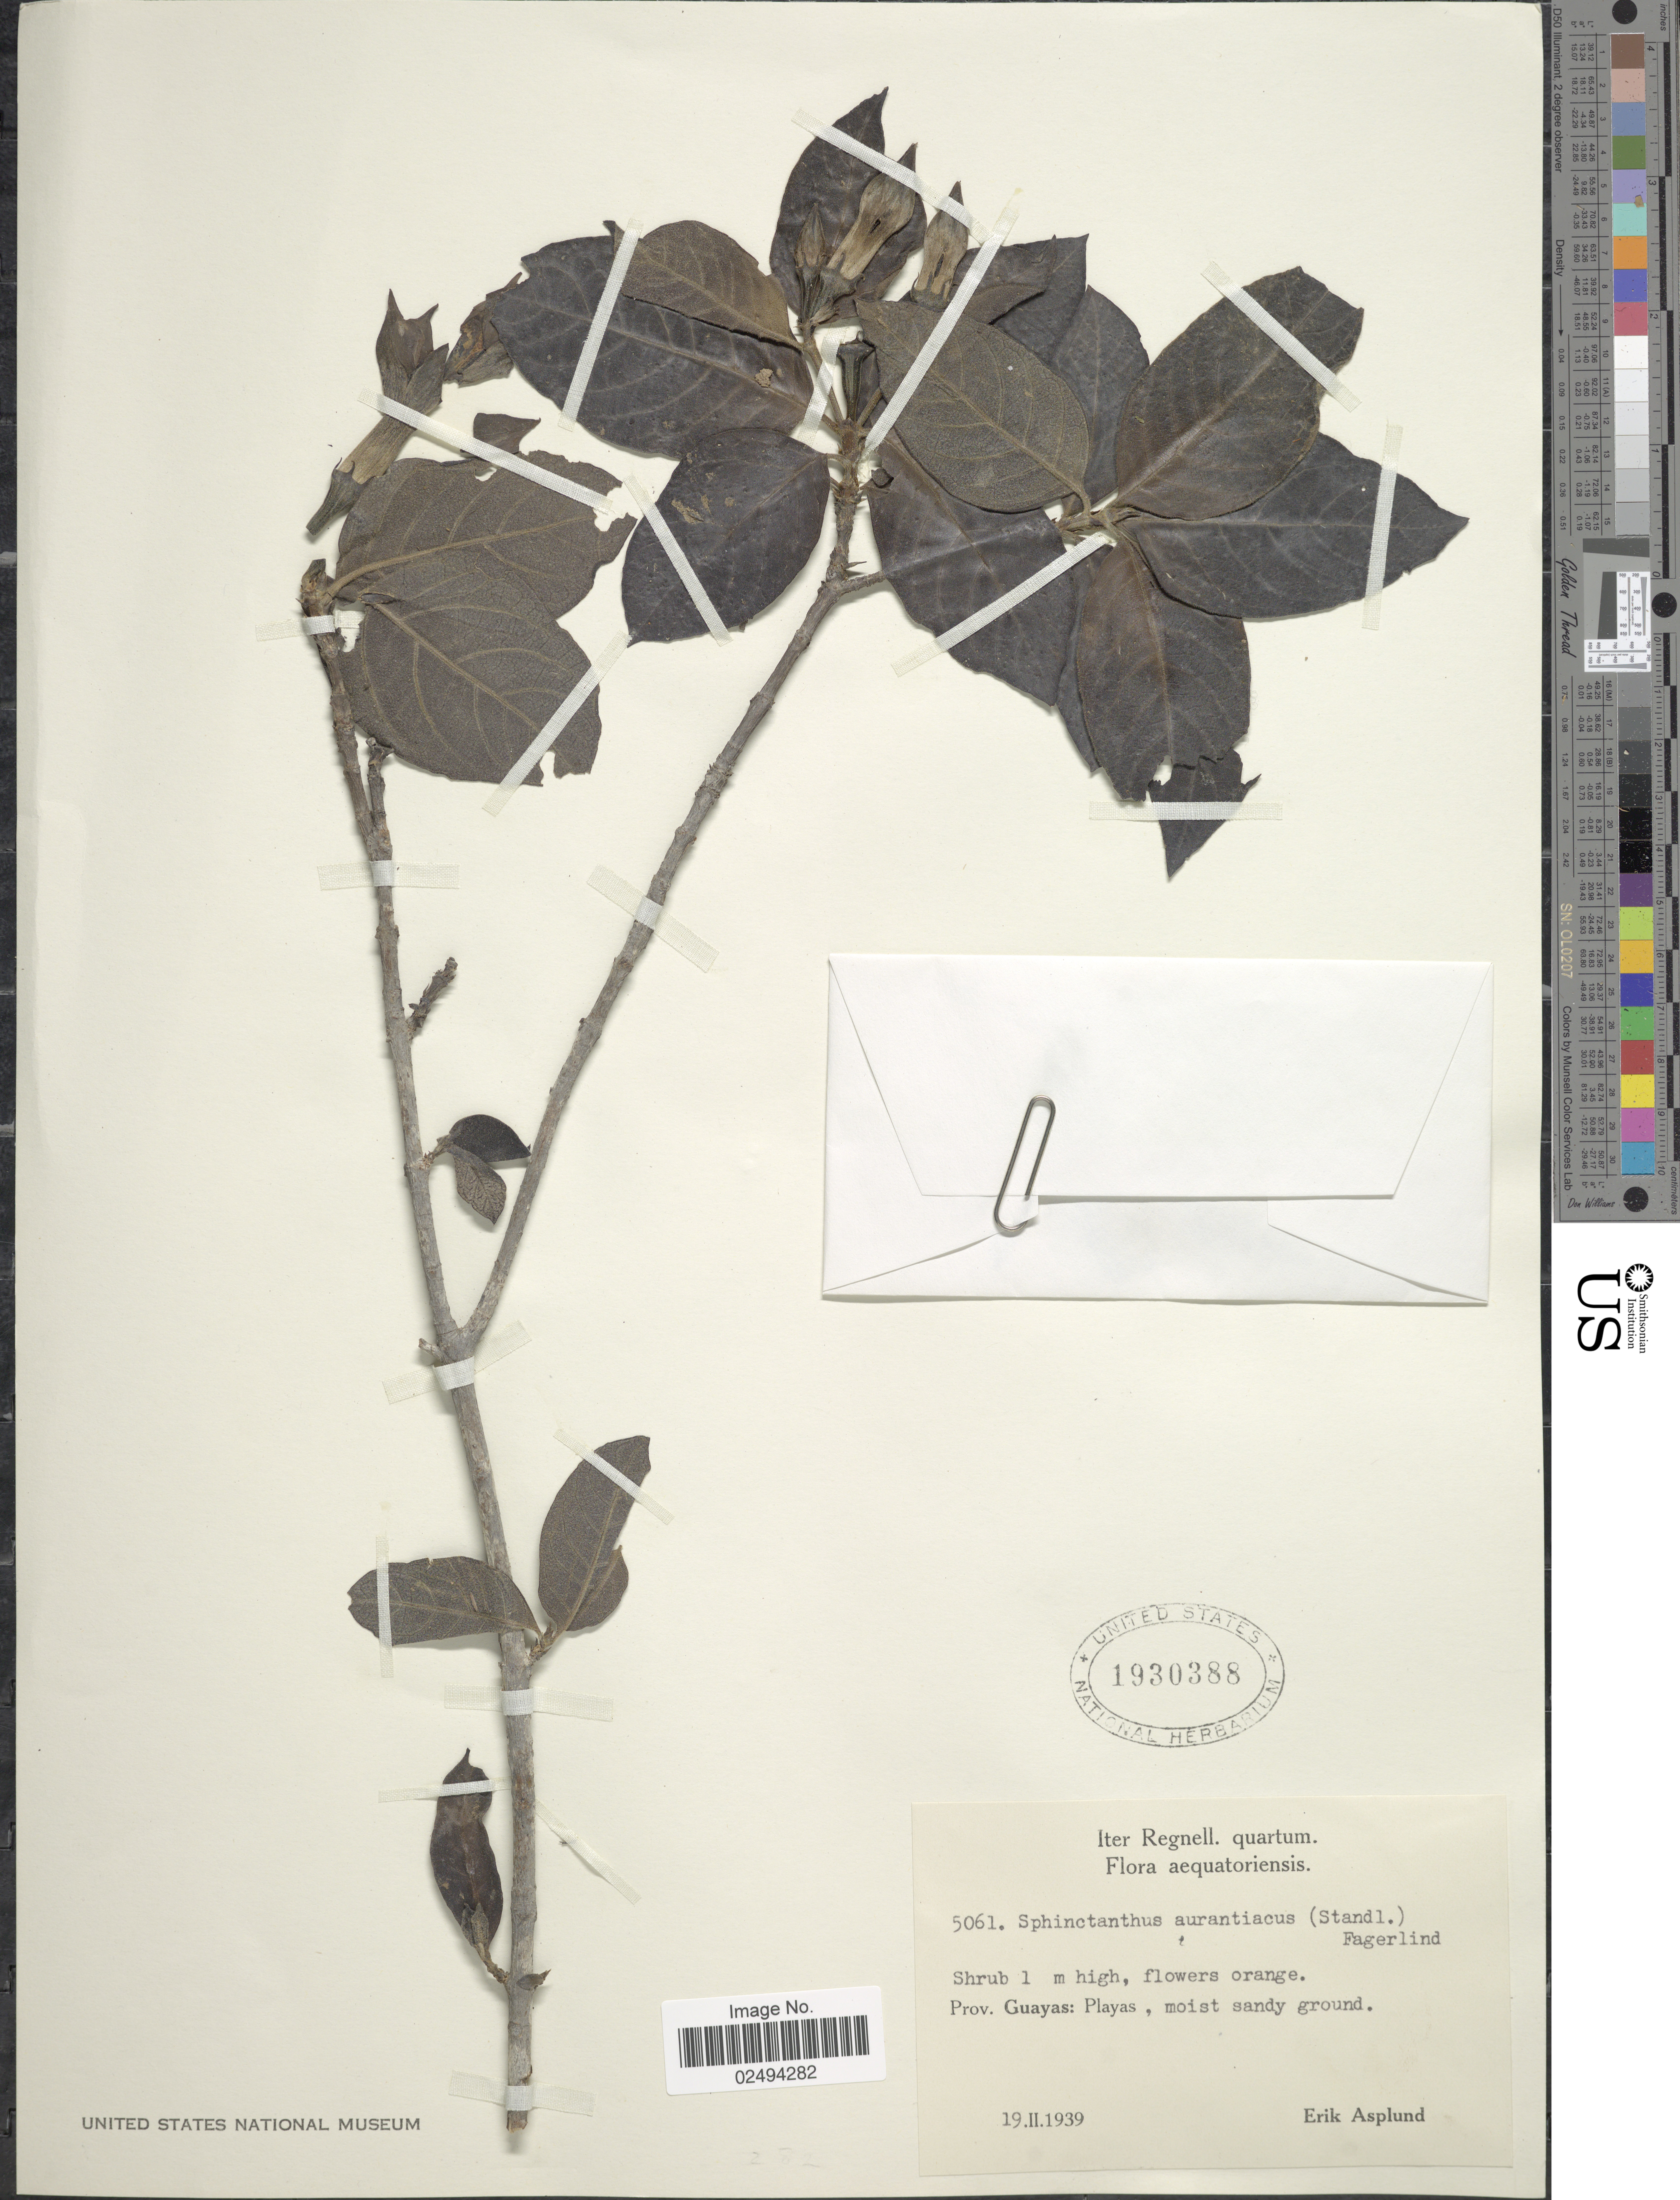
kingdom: Plantae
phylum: Tracheophyta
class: Magnoliopsida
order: Gentianales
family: Rubiaceae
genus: Sphinctanthus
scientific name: Sphinctanthus aurantiacus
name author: (Standl.) Fagerl.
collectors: E. Asplund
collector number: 5061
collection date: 1939-02-19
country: Ecuador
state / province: Guayas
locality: Playas, moist sandy ground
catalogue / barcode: US 1930388